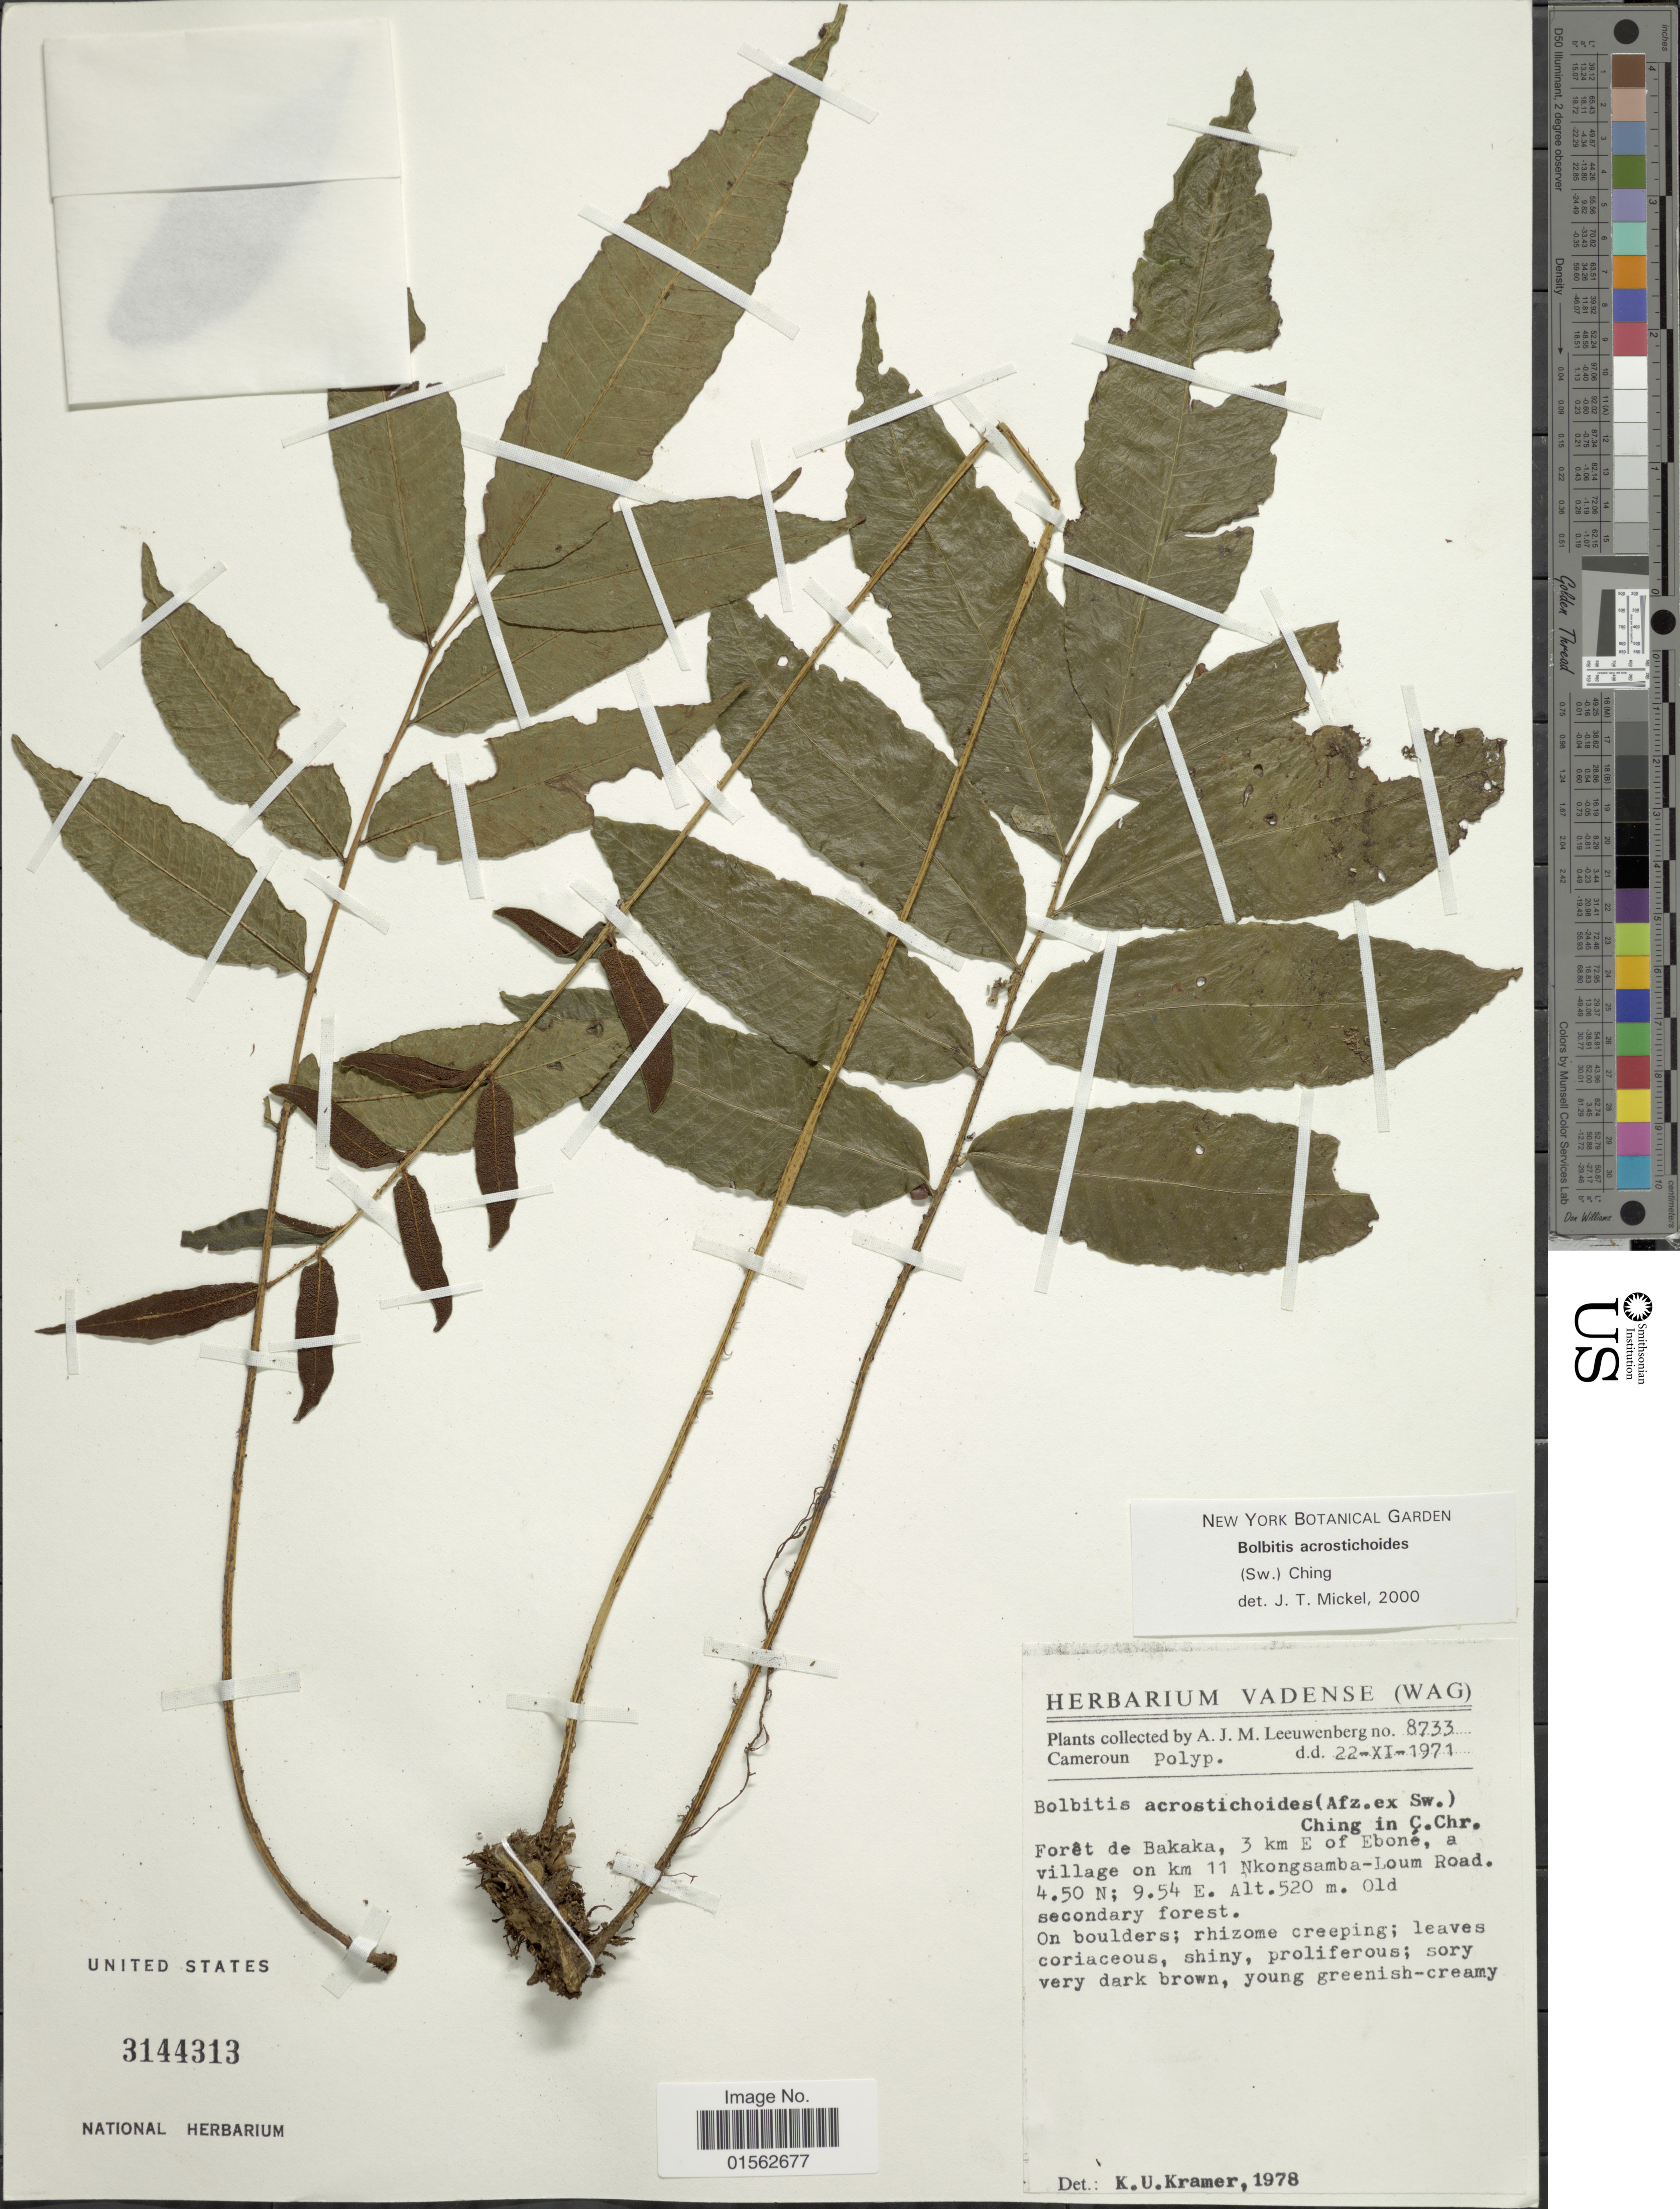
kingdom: Plantae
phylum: Tracheophyta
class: Polypodiopsida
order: Polypodiales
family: Dryopteridaceae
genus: Bolbitis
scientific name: Bolbitis acrostichoides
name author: (Hook.) Ching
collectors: A. J. M. Leeuwenberg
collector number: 8733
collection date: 1971-11-22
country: Cameroon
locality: Forêt de Bakaka, 3 km E of Eboné, a village on km 11 Nkongsamba-Loum Road, old secondary forest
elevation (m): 520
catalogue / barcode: US 3144313